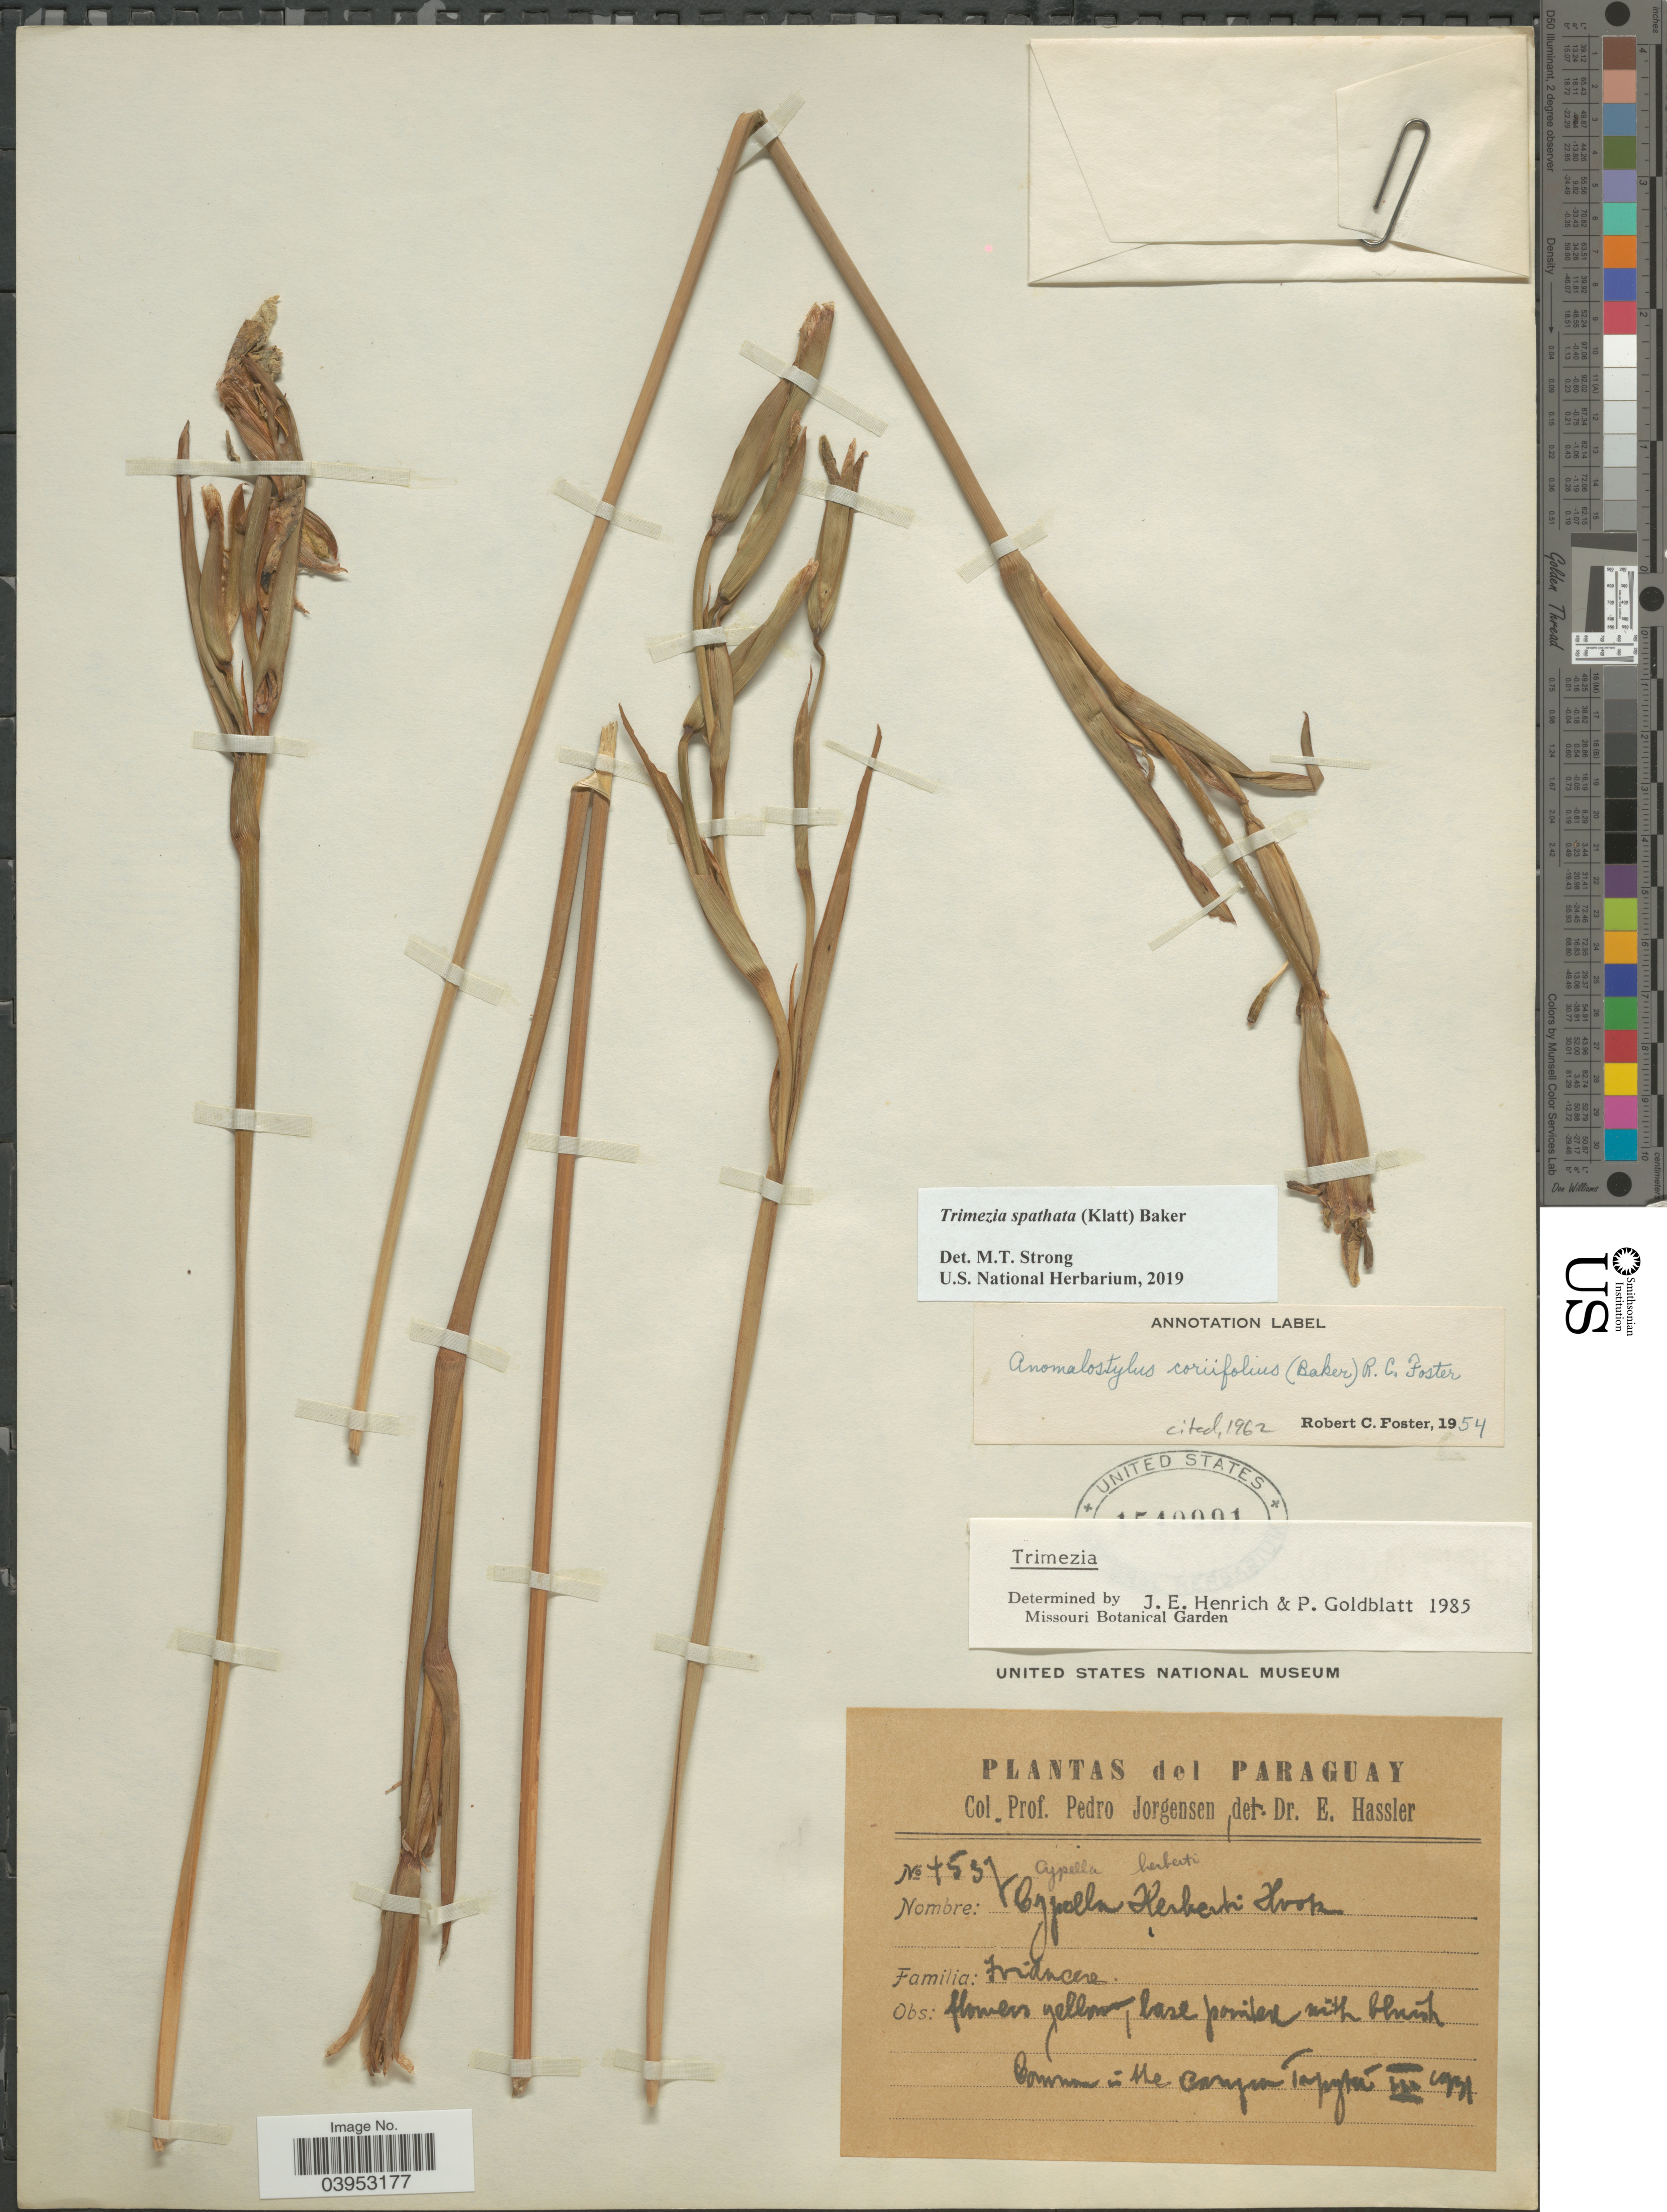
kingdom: Plantae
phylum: Tracheophyta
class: Liliopsida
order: Asparagales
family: Iridaceae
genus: Trimezia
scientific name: Trimezia spathata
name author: (Klatt) Baker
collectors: P. Jörgensen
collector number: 4537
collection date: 1931-07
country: Paraguay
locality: Common in the canyon Tapyta.